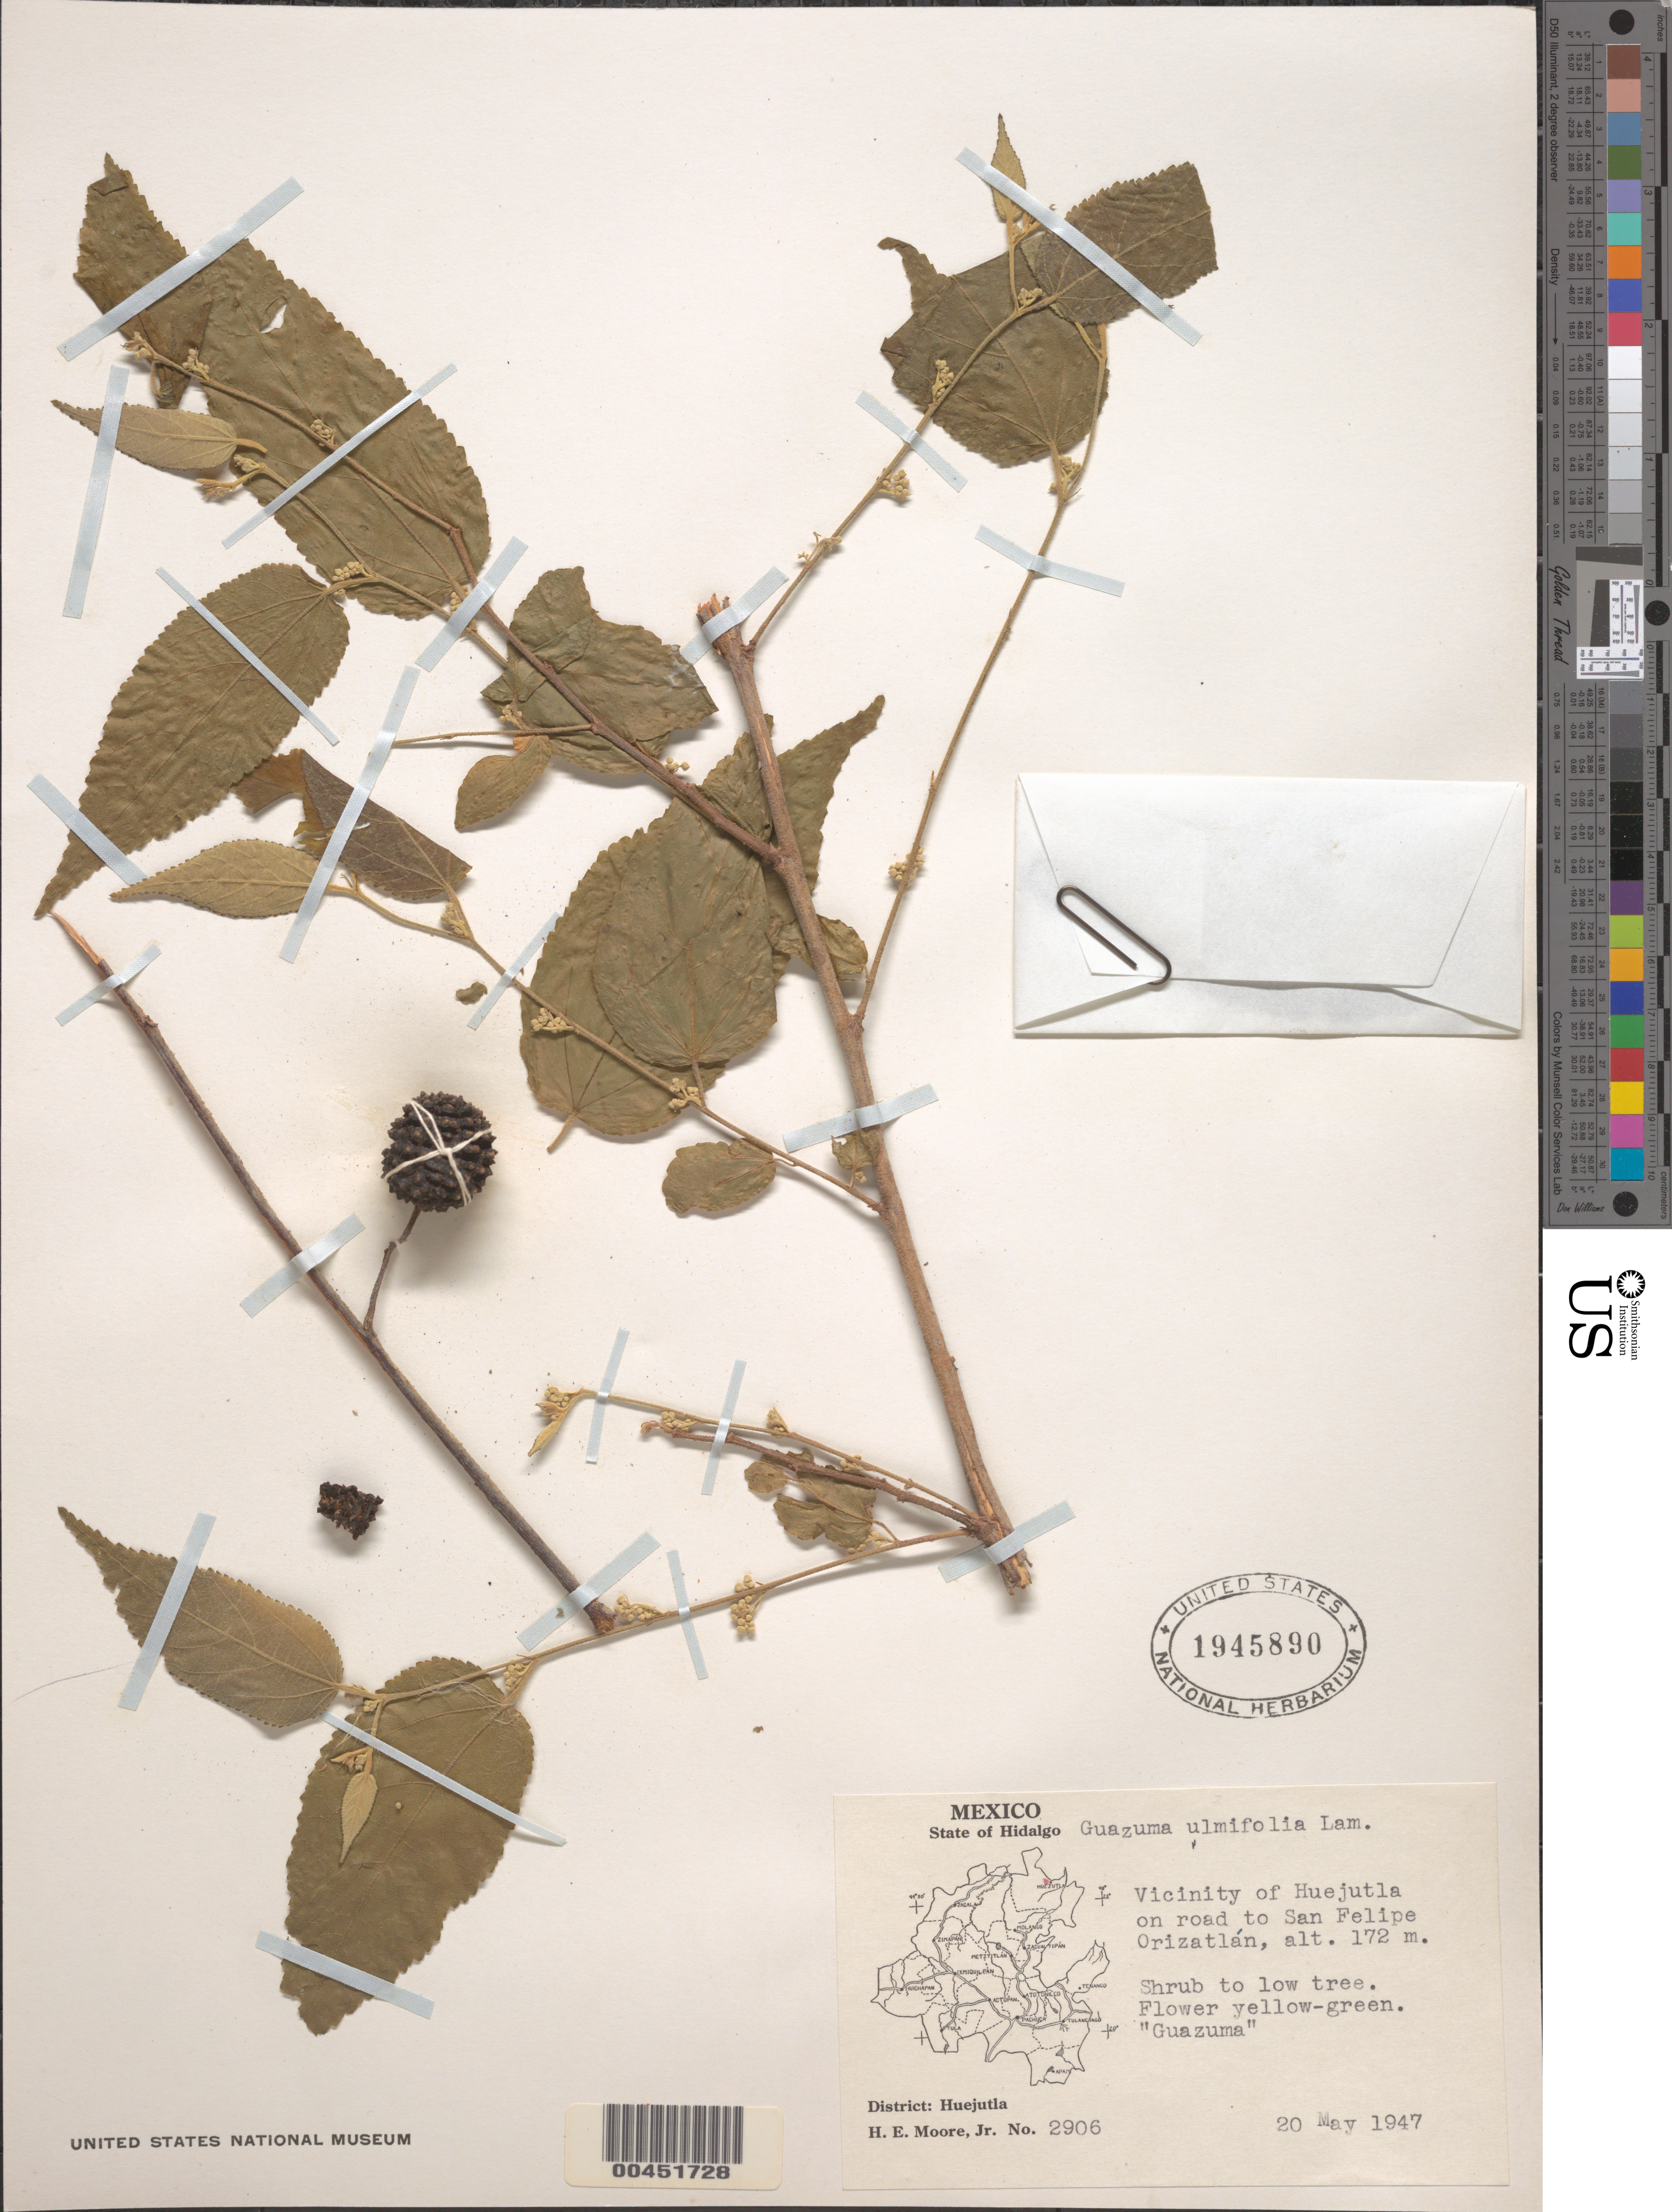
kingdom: Plantae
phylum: Tracheophyta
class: Magnoliopsida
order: Malvales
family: Malvaceae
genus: Guazuma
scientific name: Guazuma ulmifolia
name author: Lam.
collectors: H. E. Moore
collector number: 2906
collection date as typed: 20 May 1947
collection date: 1947-05-20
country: Mexico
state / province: Hidalgo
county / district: Huejutla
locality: Vicinity of Huejutla on rd. to San Felipe Orizatlán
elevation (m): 172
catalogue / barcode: US 1945890